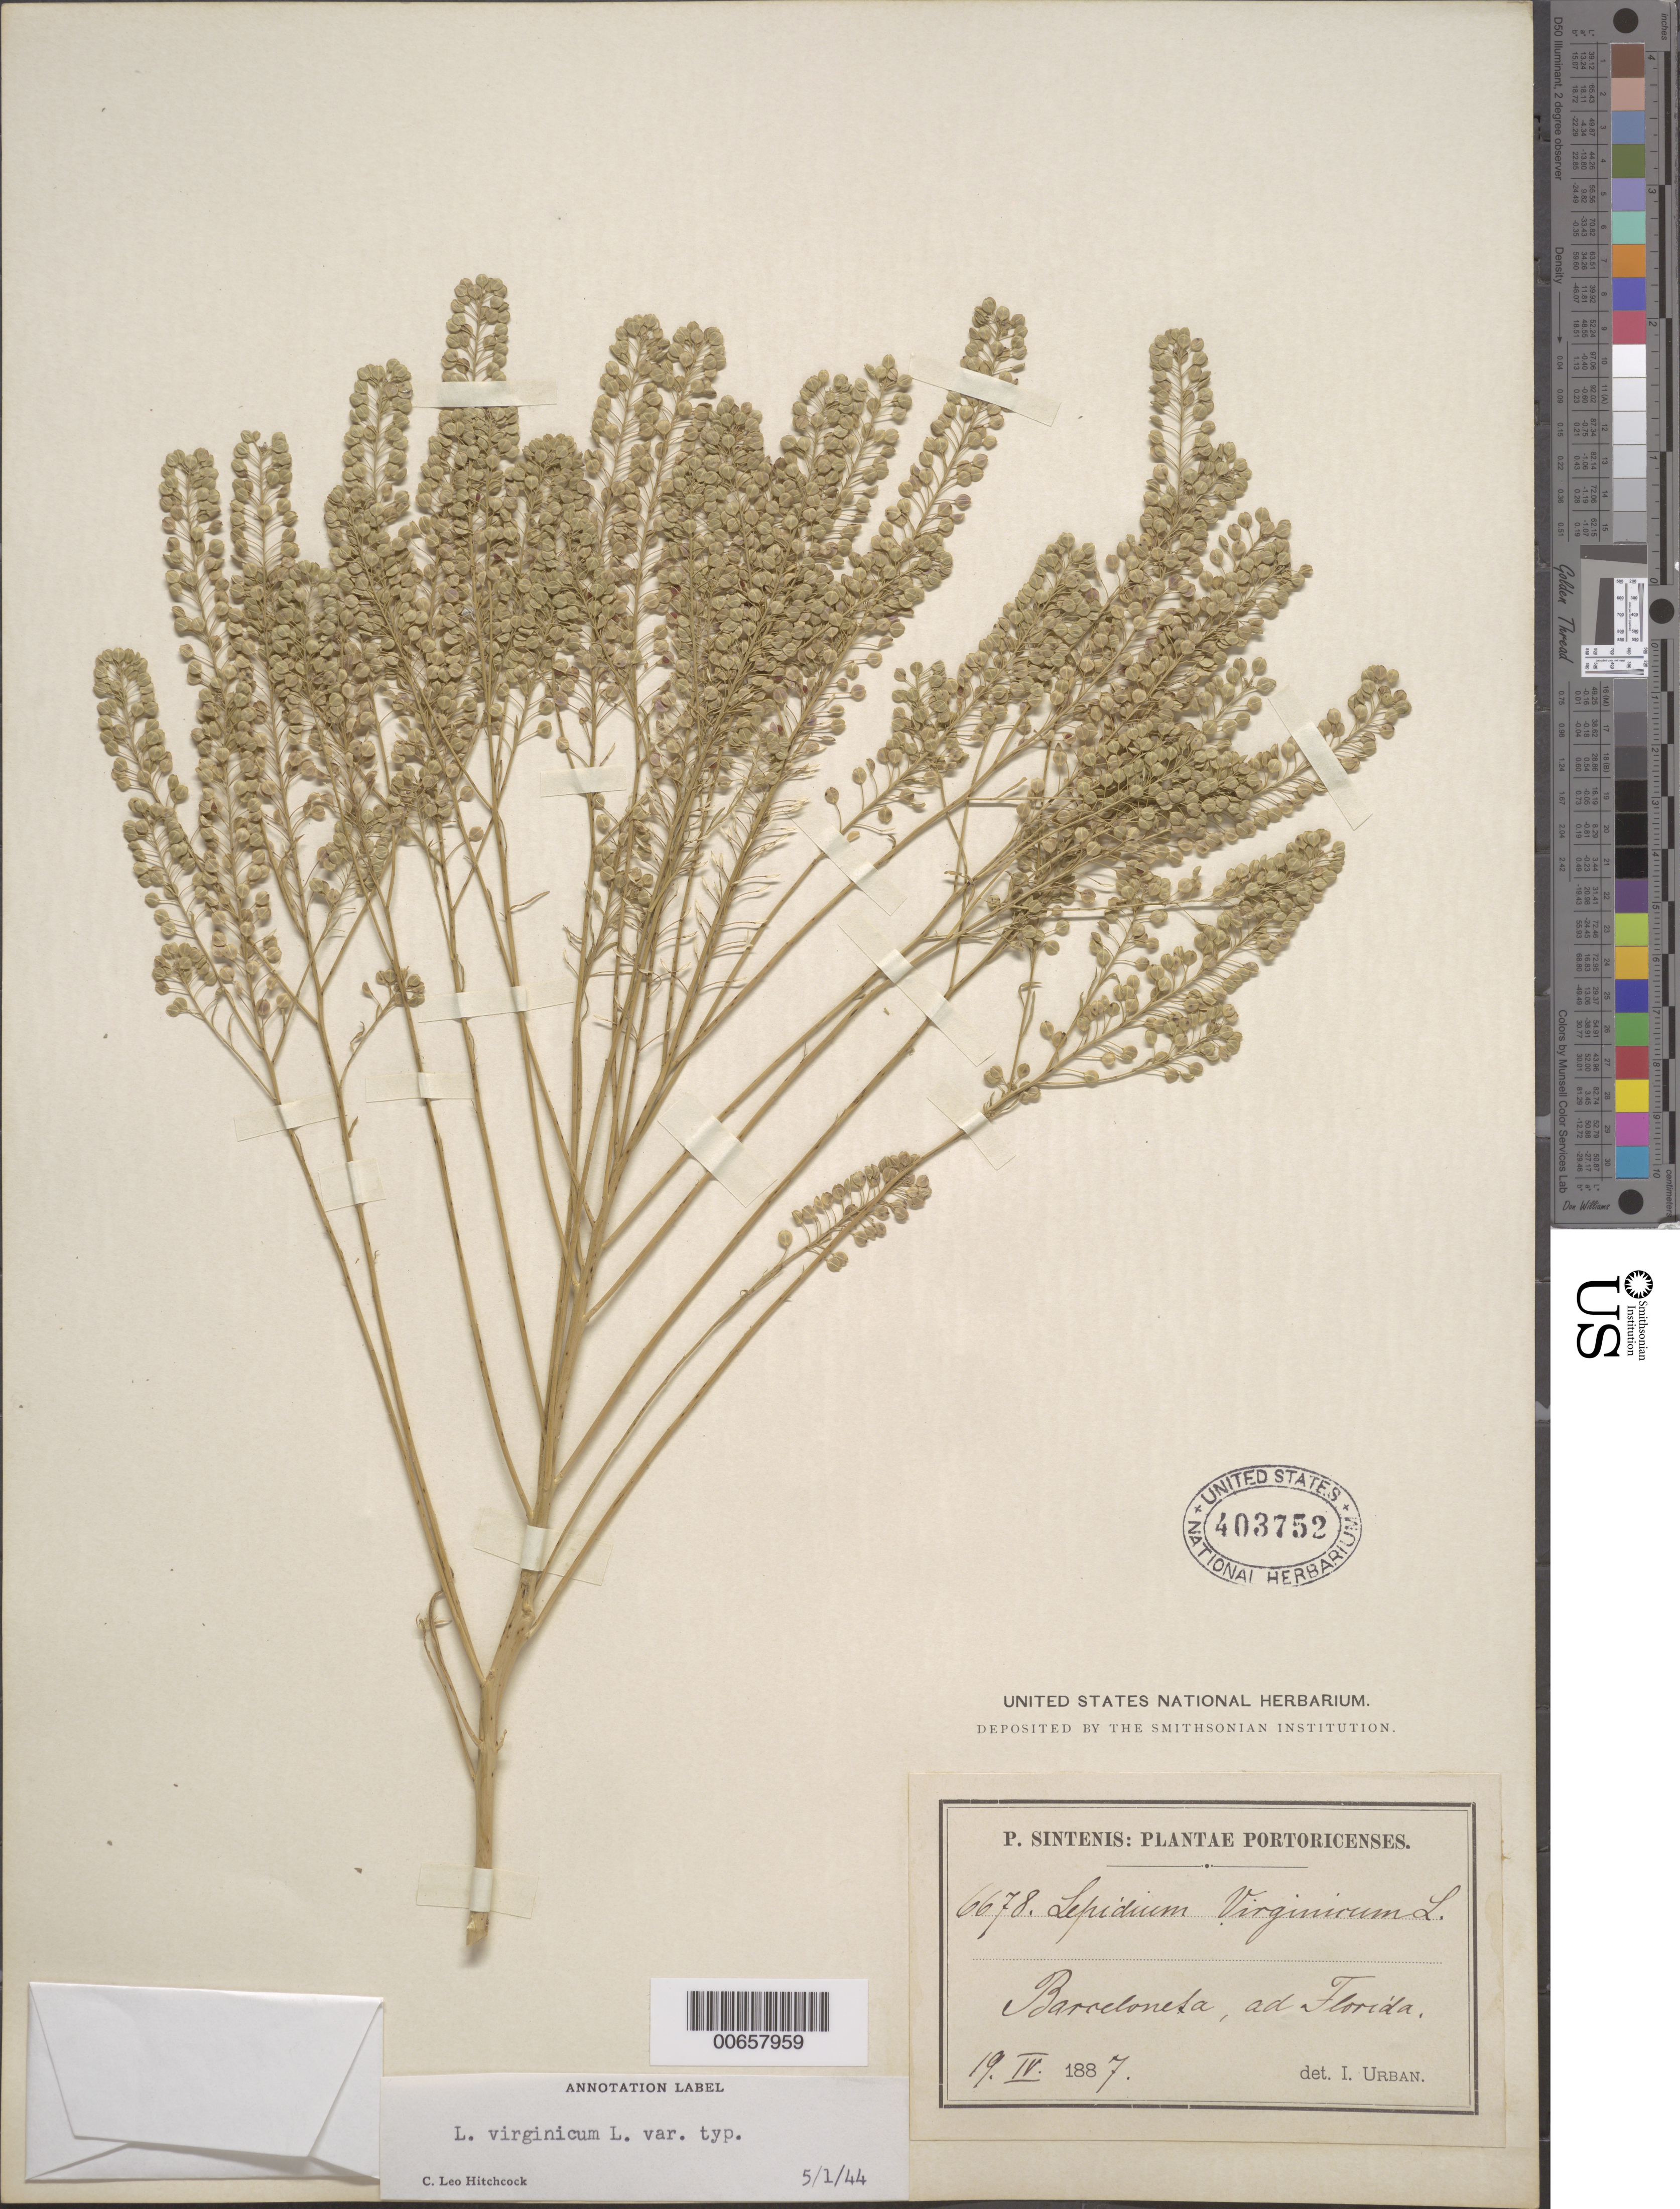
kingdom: Plantae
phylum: Tracheophyta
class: Magnoliopsida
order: Brassicales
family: Brassicaceae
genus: Lepidium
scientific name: Lepidium virginicum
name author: L.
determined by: Hitchcock, Albert S.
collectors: P. Sintenis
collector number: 6678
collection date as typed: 19 Apr 1887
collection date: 1887-04-19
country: Puerto Rico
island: Greater Antilles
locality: Barcelonela, ad Florida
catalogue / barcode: US 403752